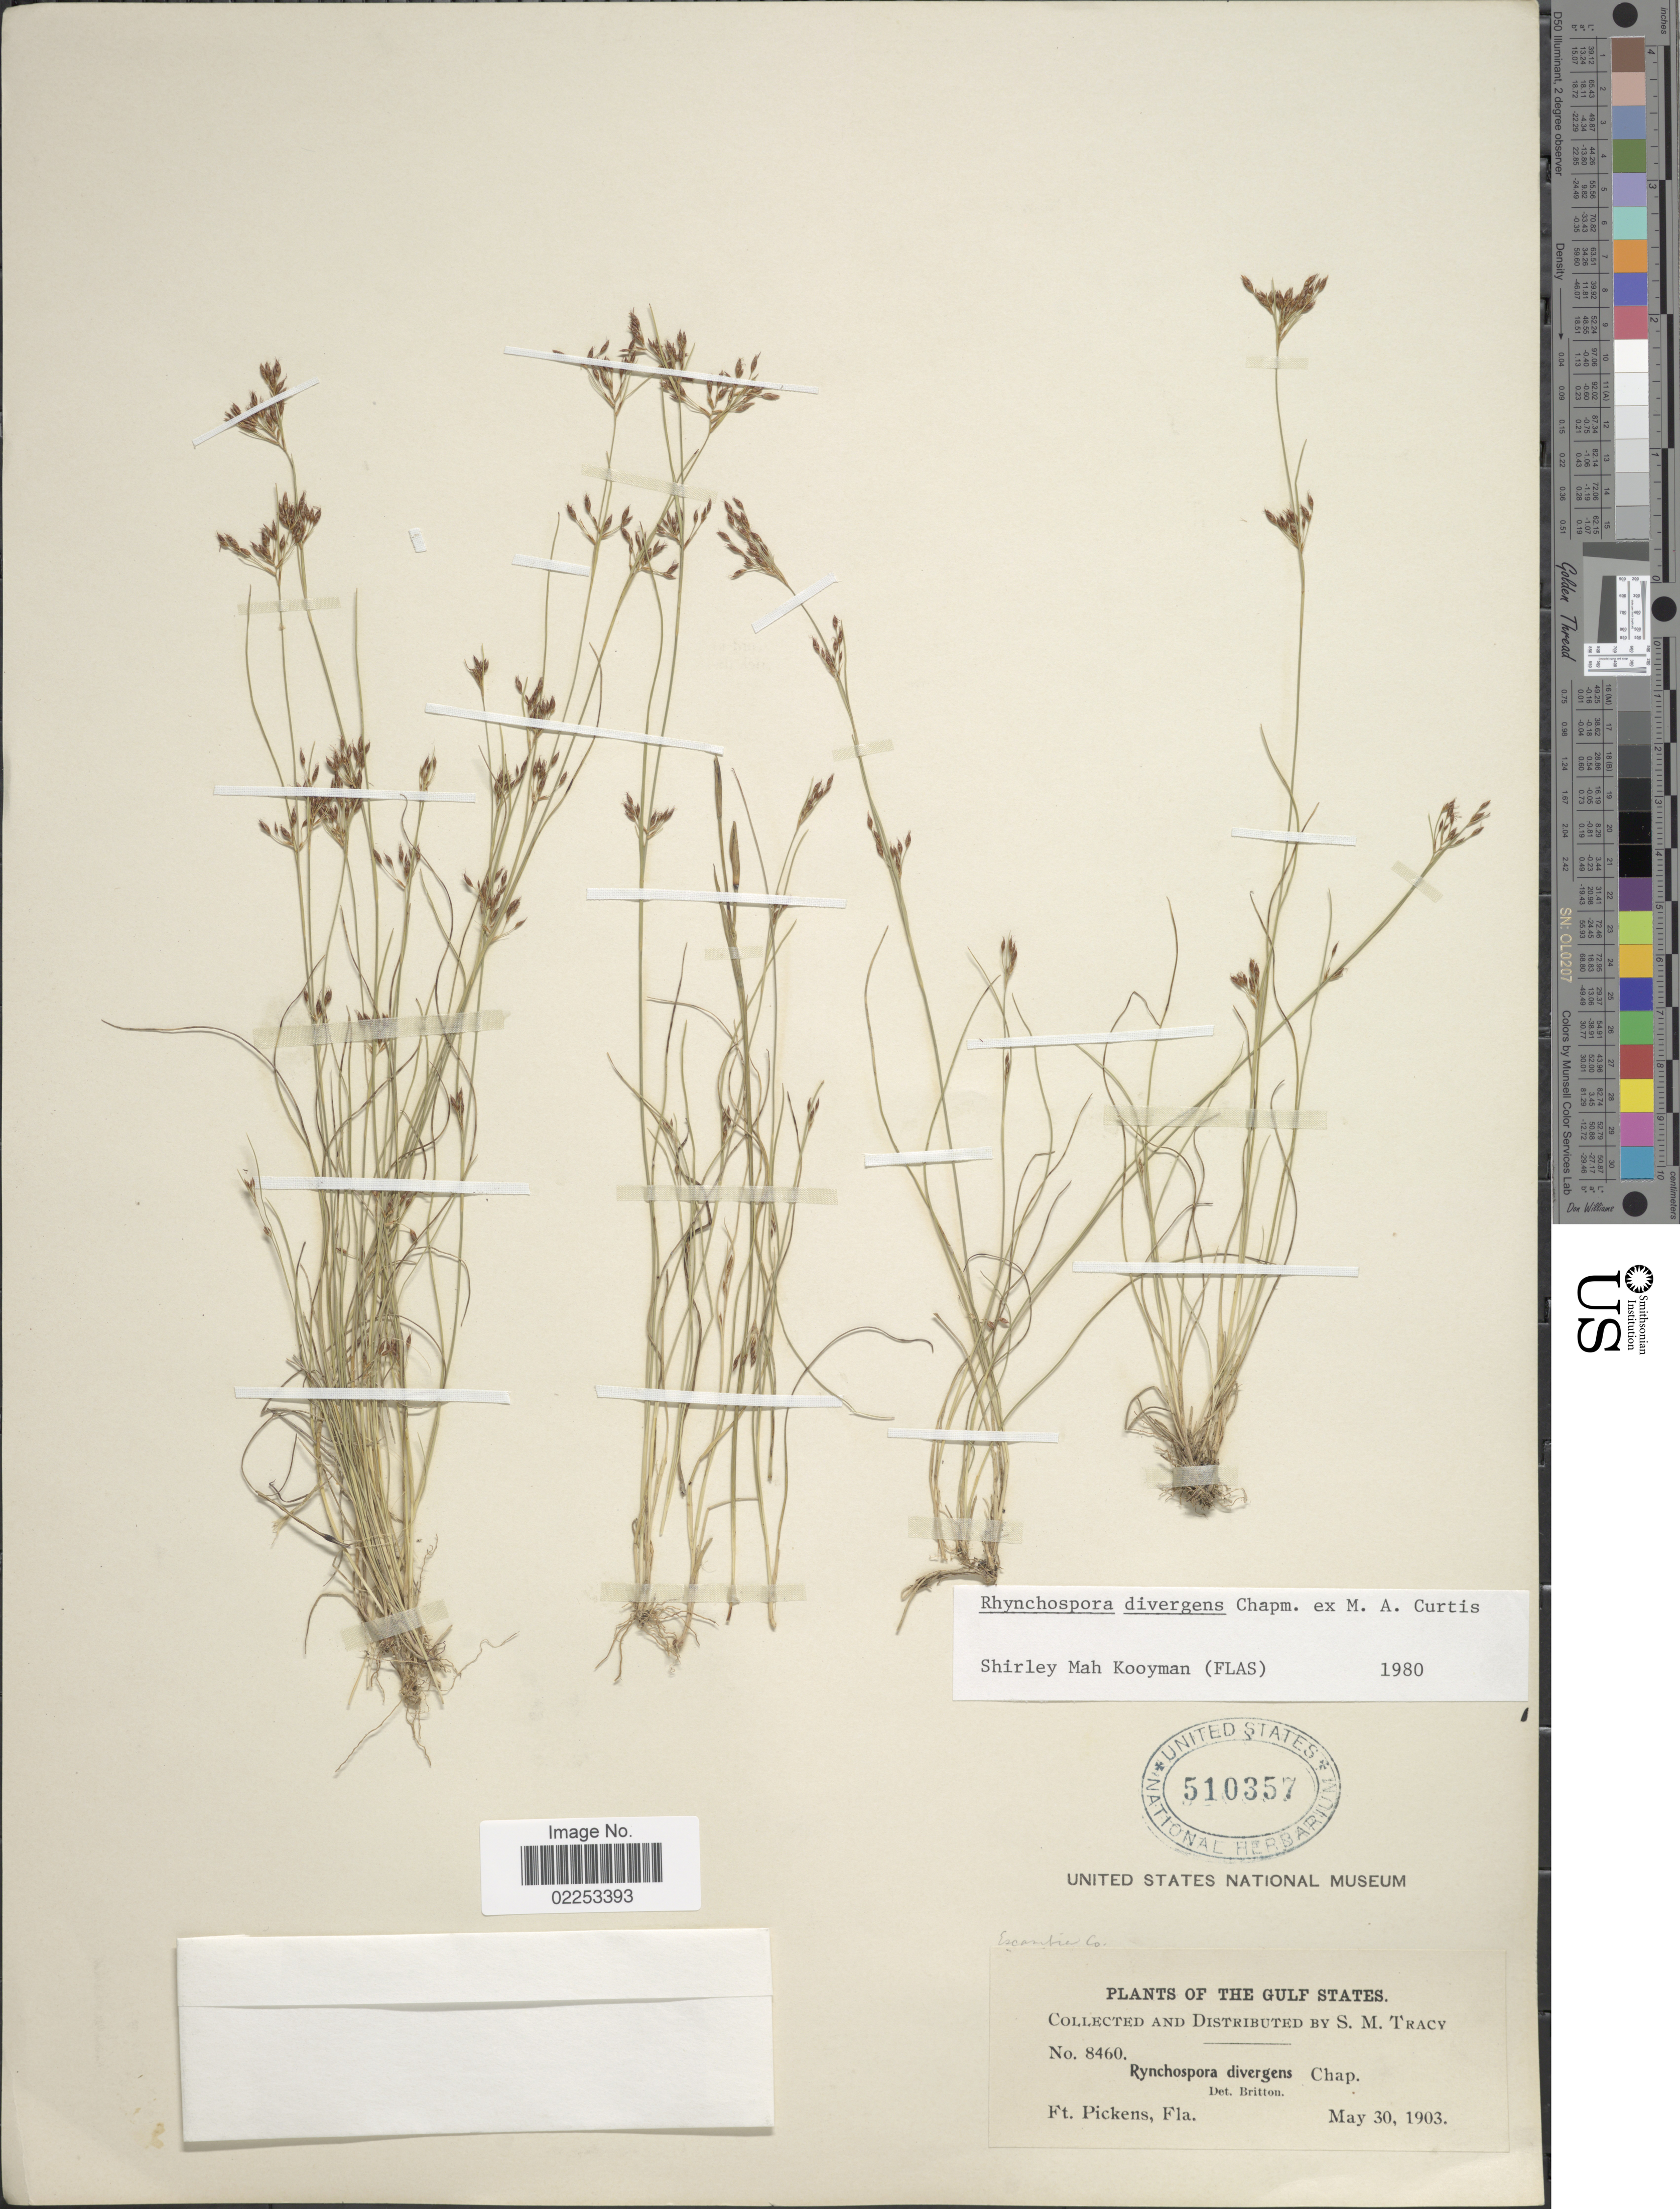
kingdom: Plantae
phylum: Tracheophyta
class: Liliopsida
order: Poales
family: Cyperaceae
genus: Rhynchospora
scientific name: Rhynchospora divergens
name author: Chapm. ex M.A. Curtis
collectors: S. M. Tracy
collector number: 8460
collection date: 1903-05-30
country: United States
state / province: Florida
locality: The Gulf States, Ft. Pickens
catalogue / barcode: US 510357